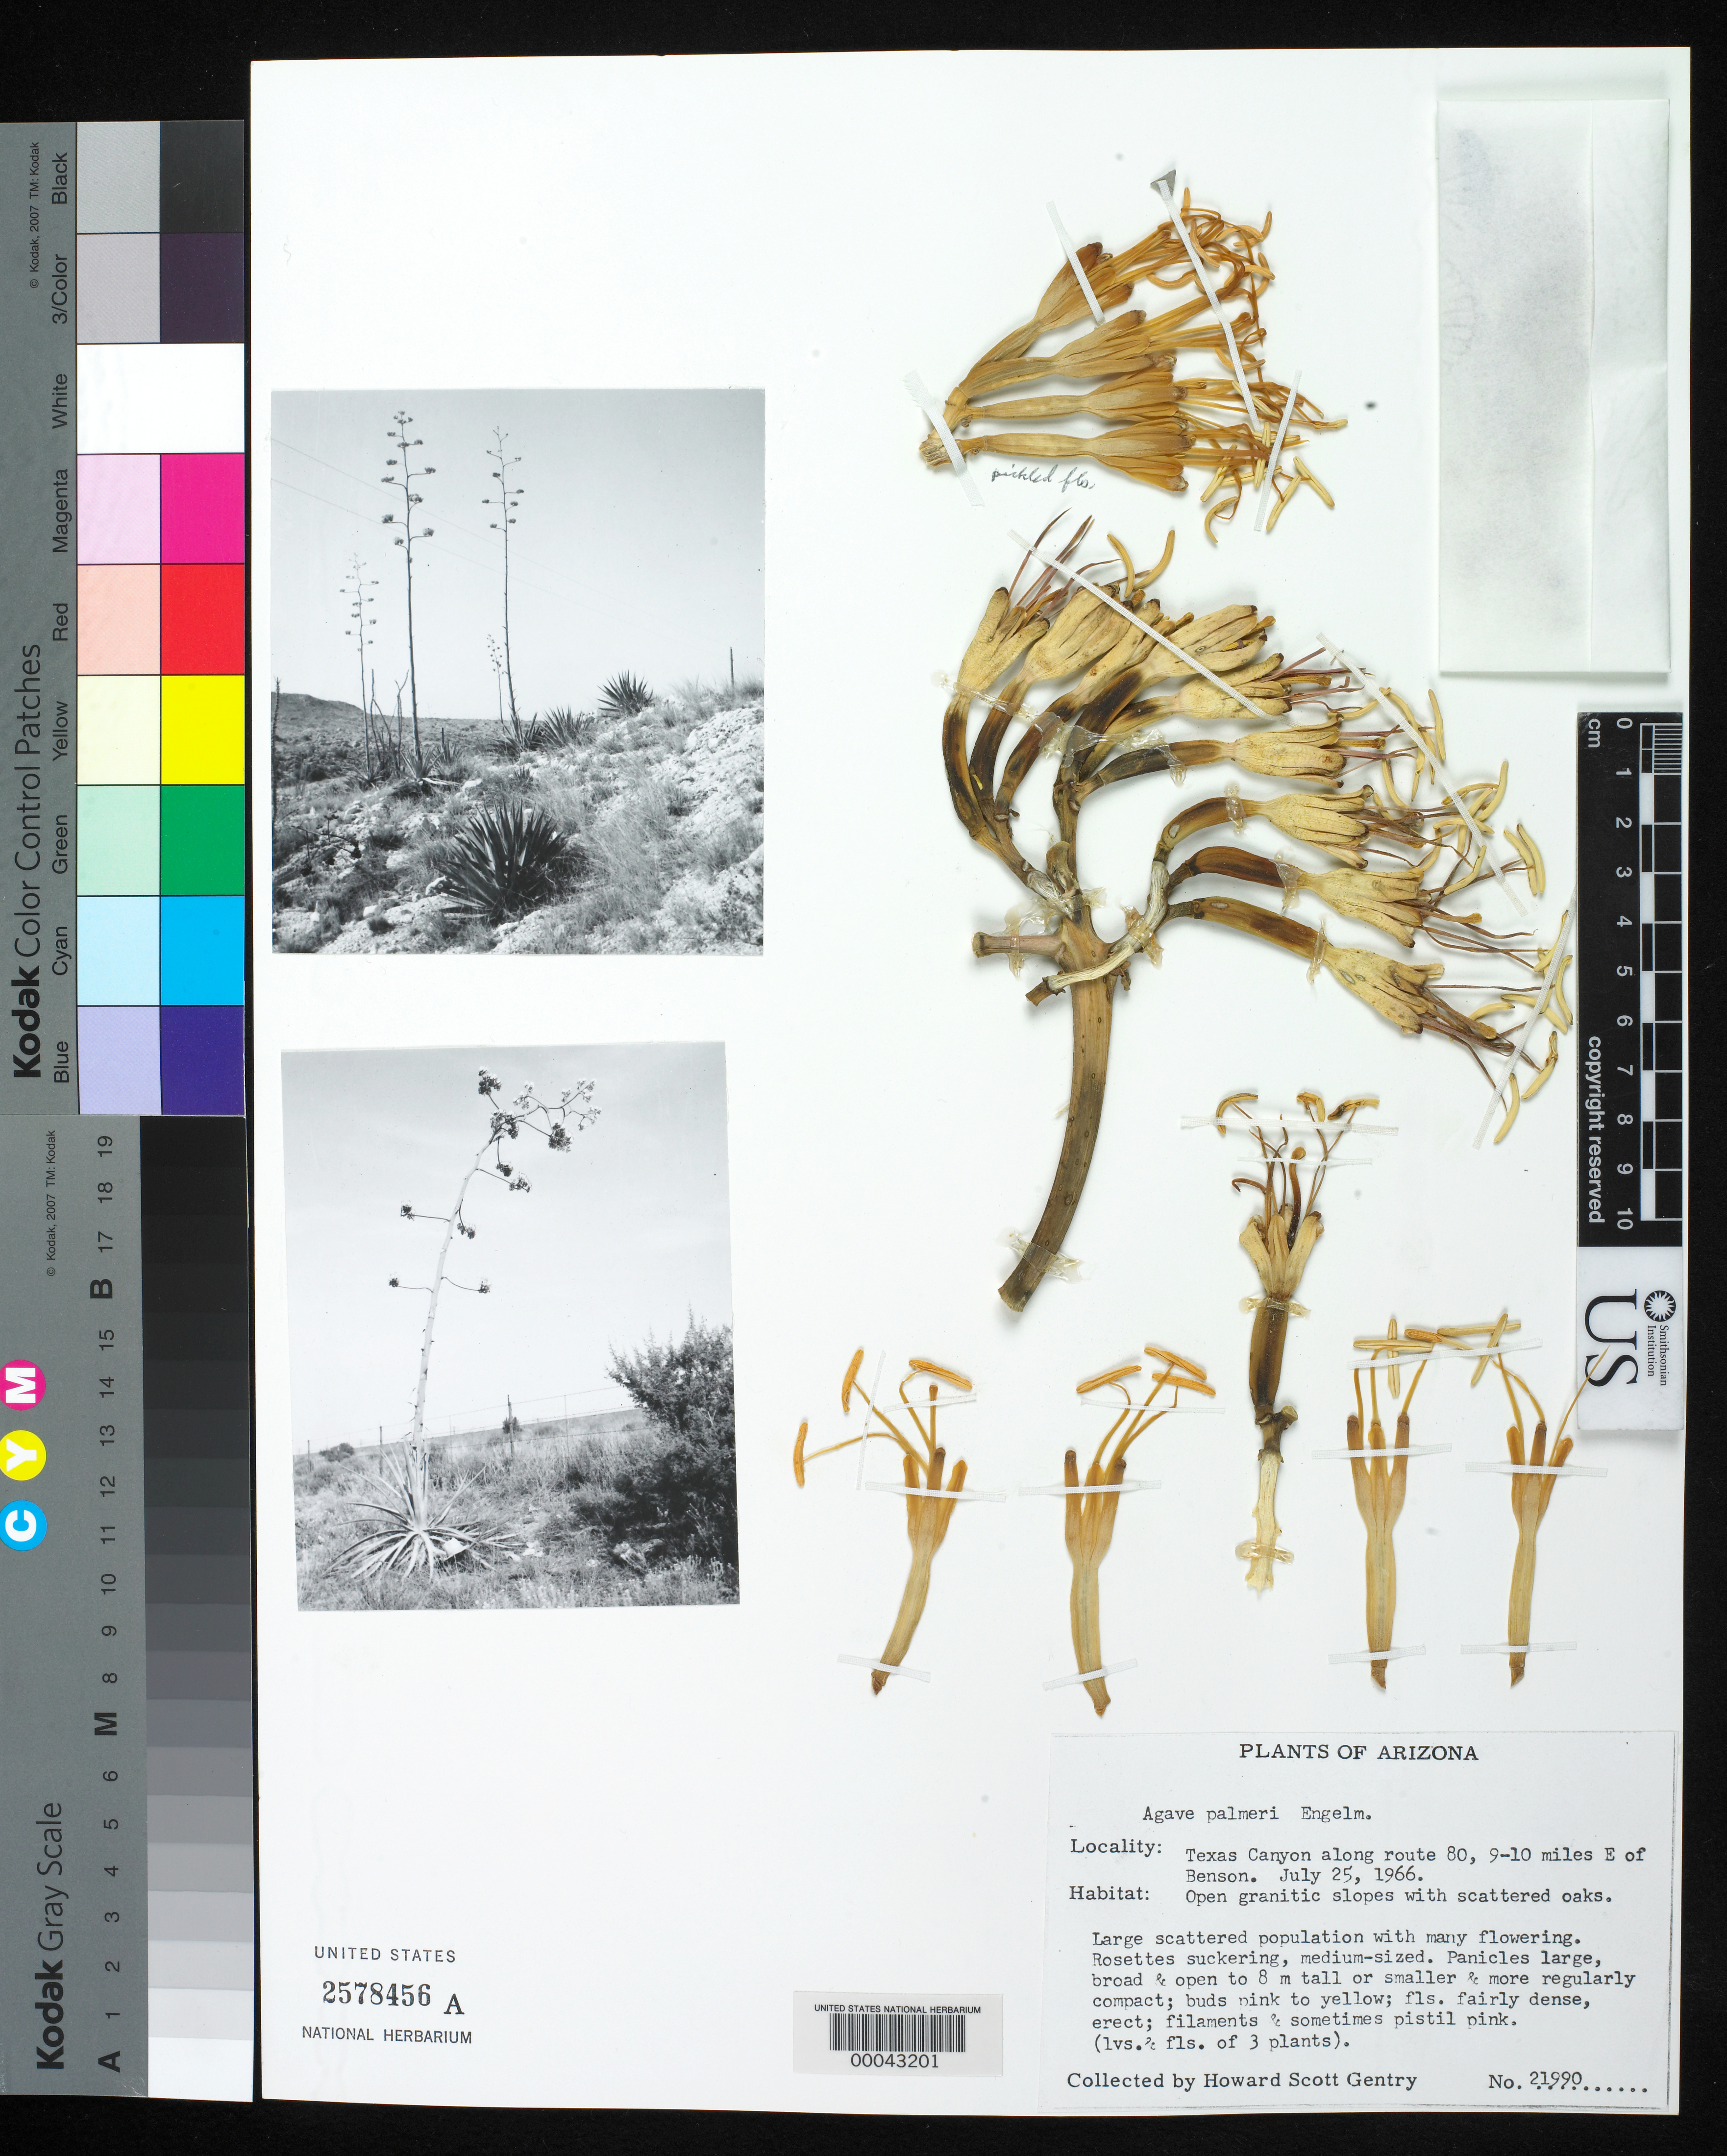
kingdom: Plantae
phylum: Tracheophyta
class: Liliopsida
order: Asparagales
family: Asparagaceae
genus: Agave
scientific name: Agave palmeri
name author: Engelm.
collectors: H. S. Gentry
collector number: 21990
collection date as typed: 25 Jul 1966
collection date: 1966-07-25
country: United States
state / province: Arizona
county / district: Cochise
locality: Texas canyon along route 80, 9-10 mi e of benson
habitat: Open granitic slopes with scattered oaks.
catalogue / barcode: US 2578456A